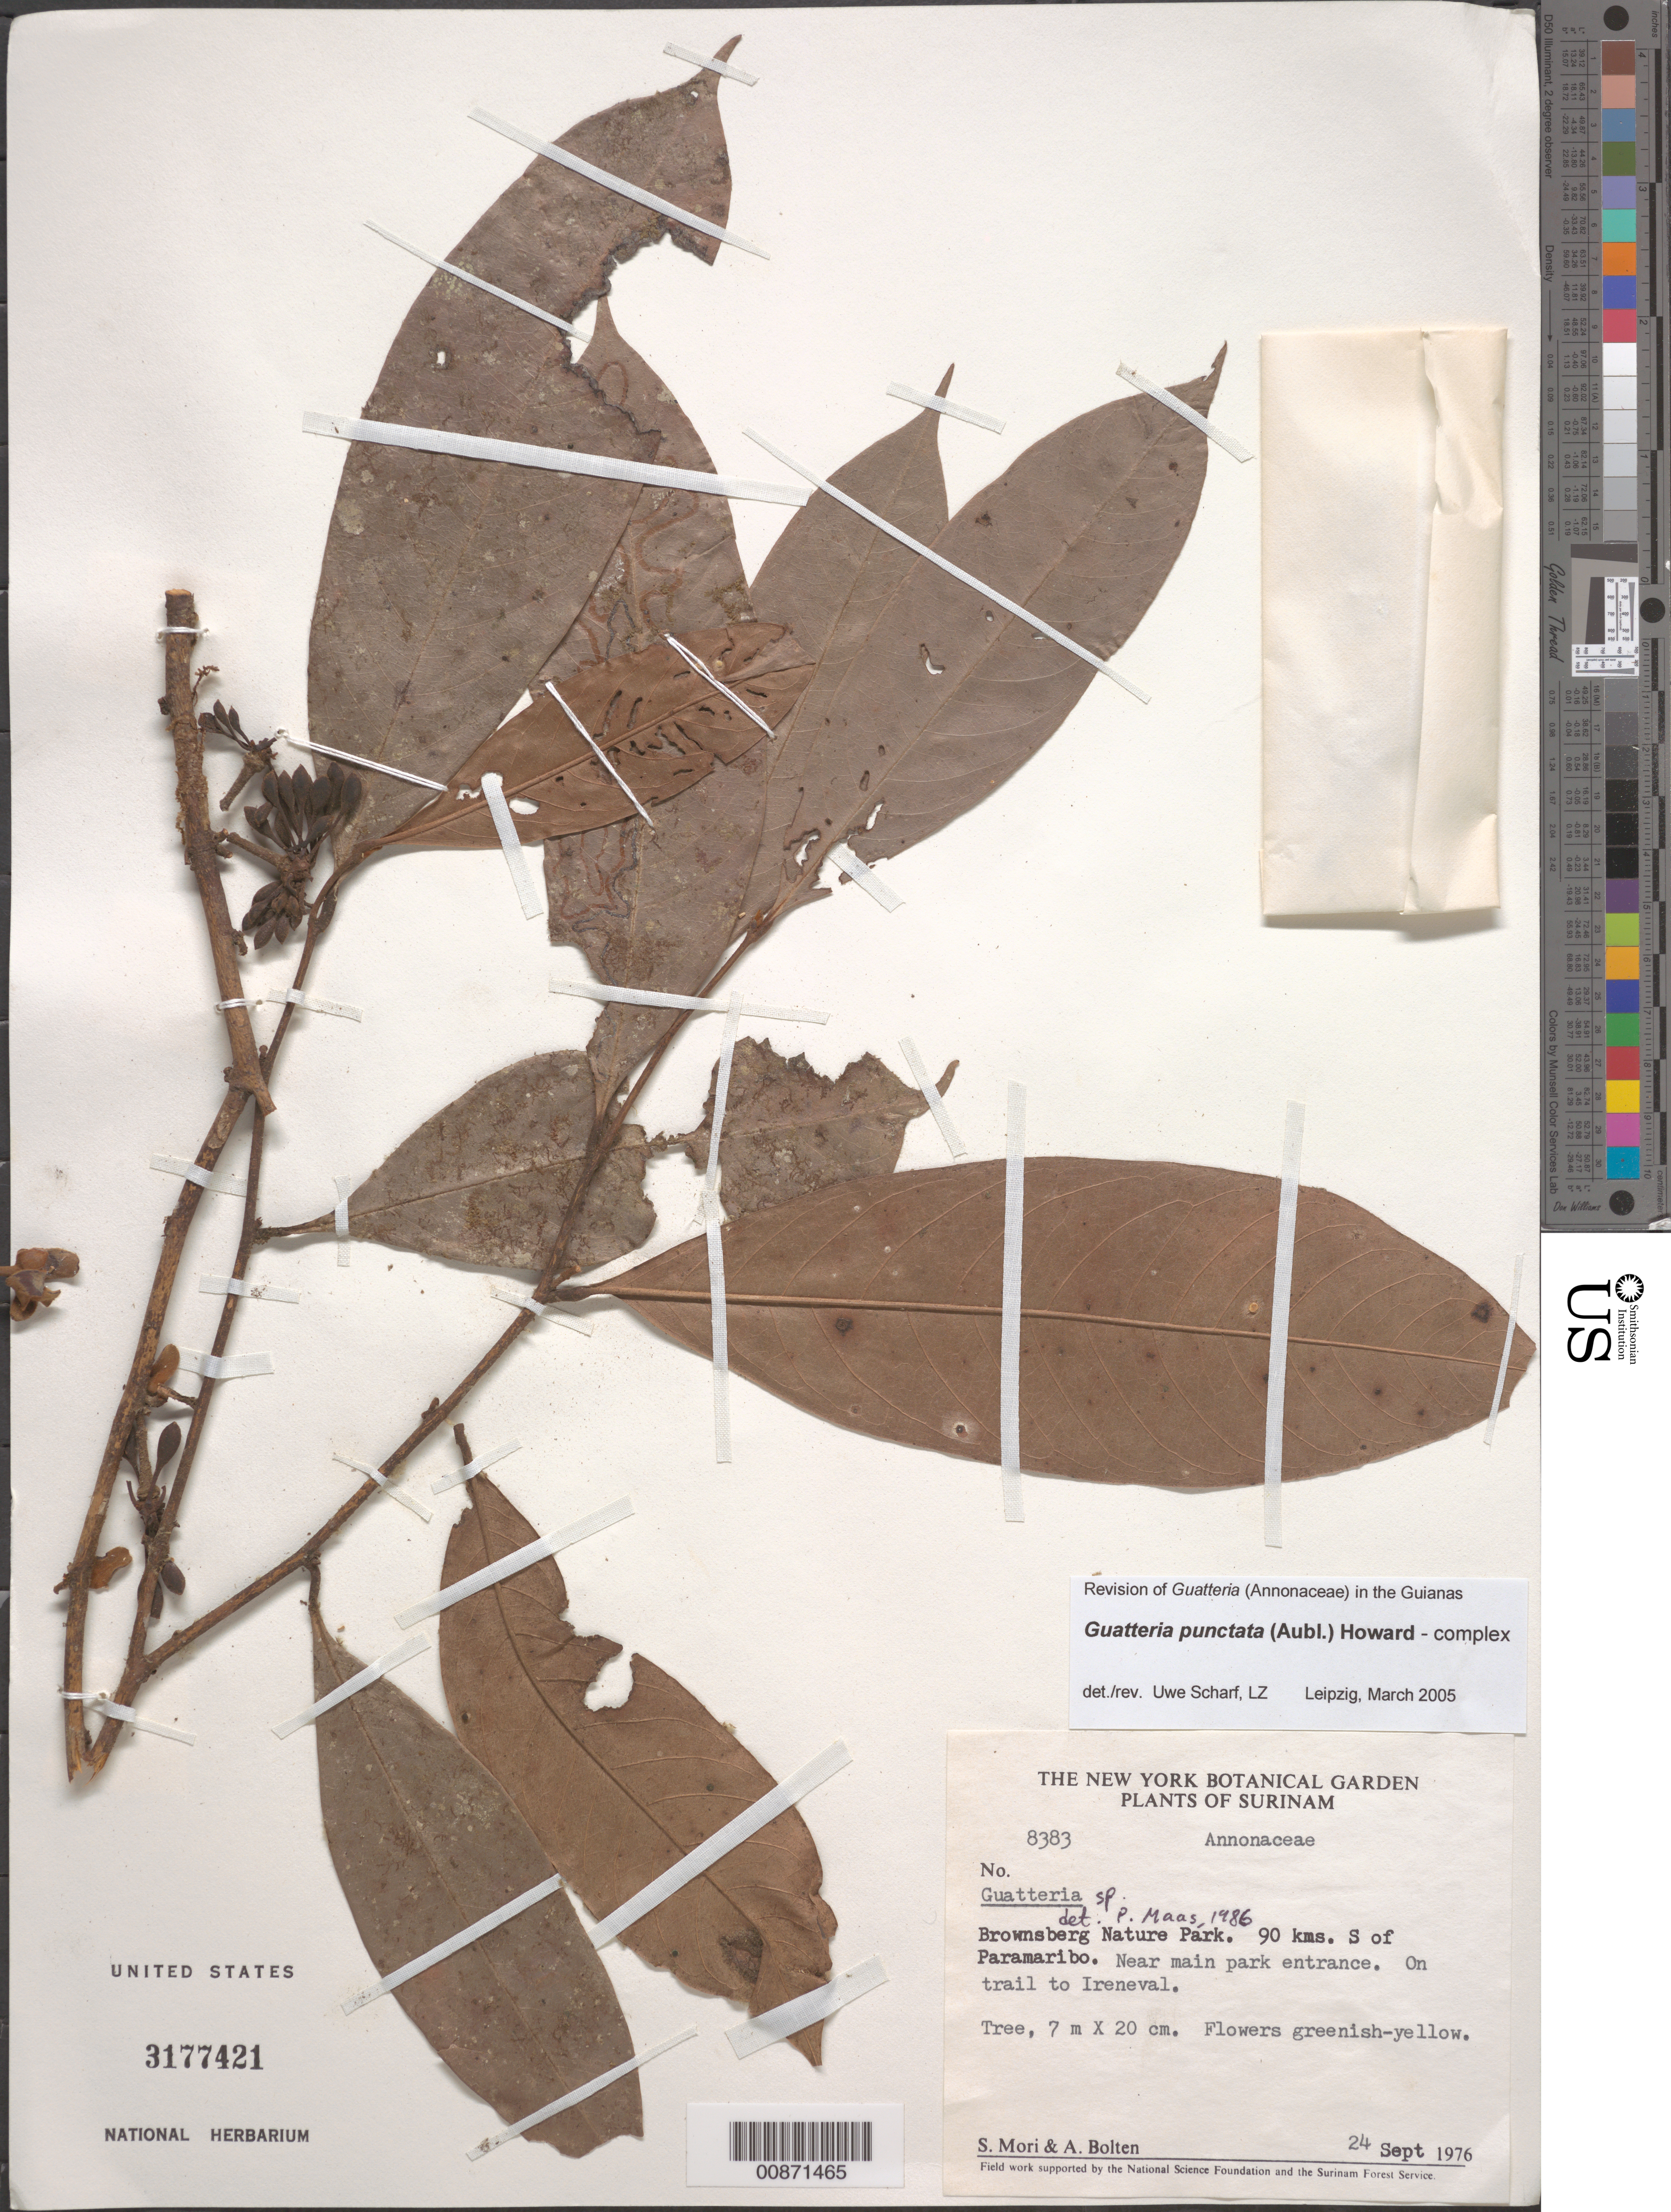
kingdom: Plantae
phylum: Tracheophyta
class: Magnoliopsida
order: Magnoliales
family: Annonaceae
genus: Guatteria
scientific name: Guatteria punctata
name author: (Aubl.) R.A. Howard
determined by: Scharf, U.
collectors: S. Mori & A. Bolten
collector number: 8383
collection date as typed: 24-Sep-76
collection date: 1976-09-24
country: Suriname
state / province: Brokopondo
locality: Brownsberg Nature Reserve, 90 km S of Paramaribo, near mail entrance, on trail to Ireneval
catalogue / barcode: US 3177421